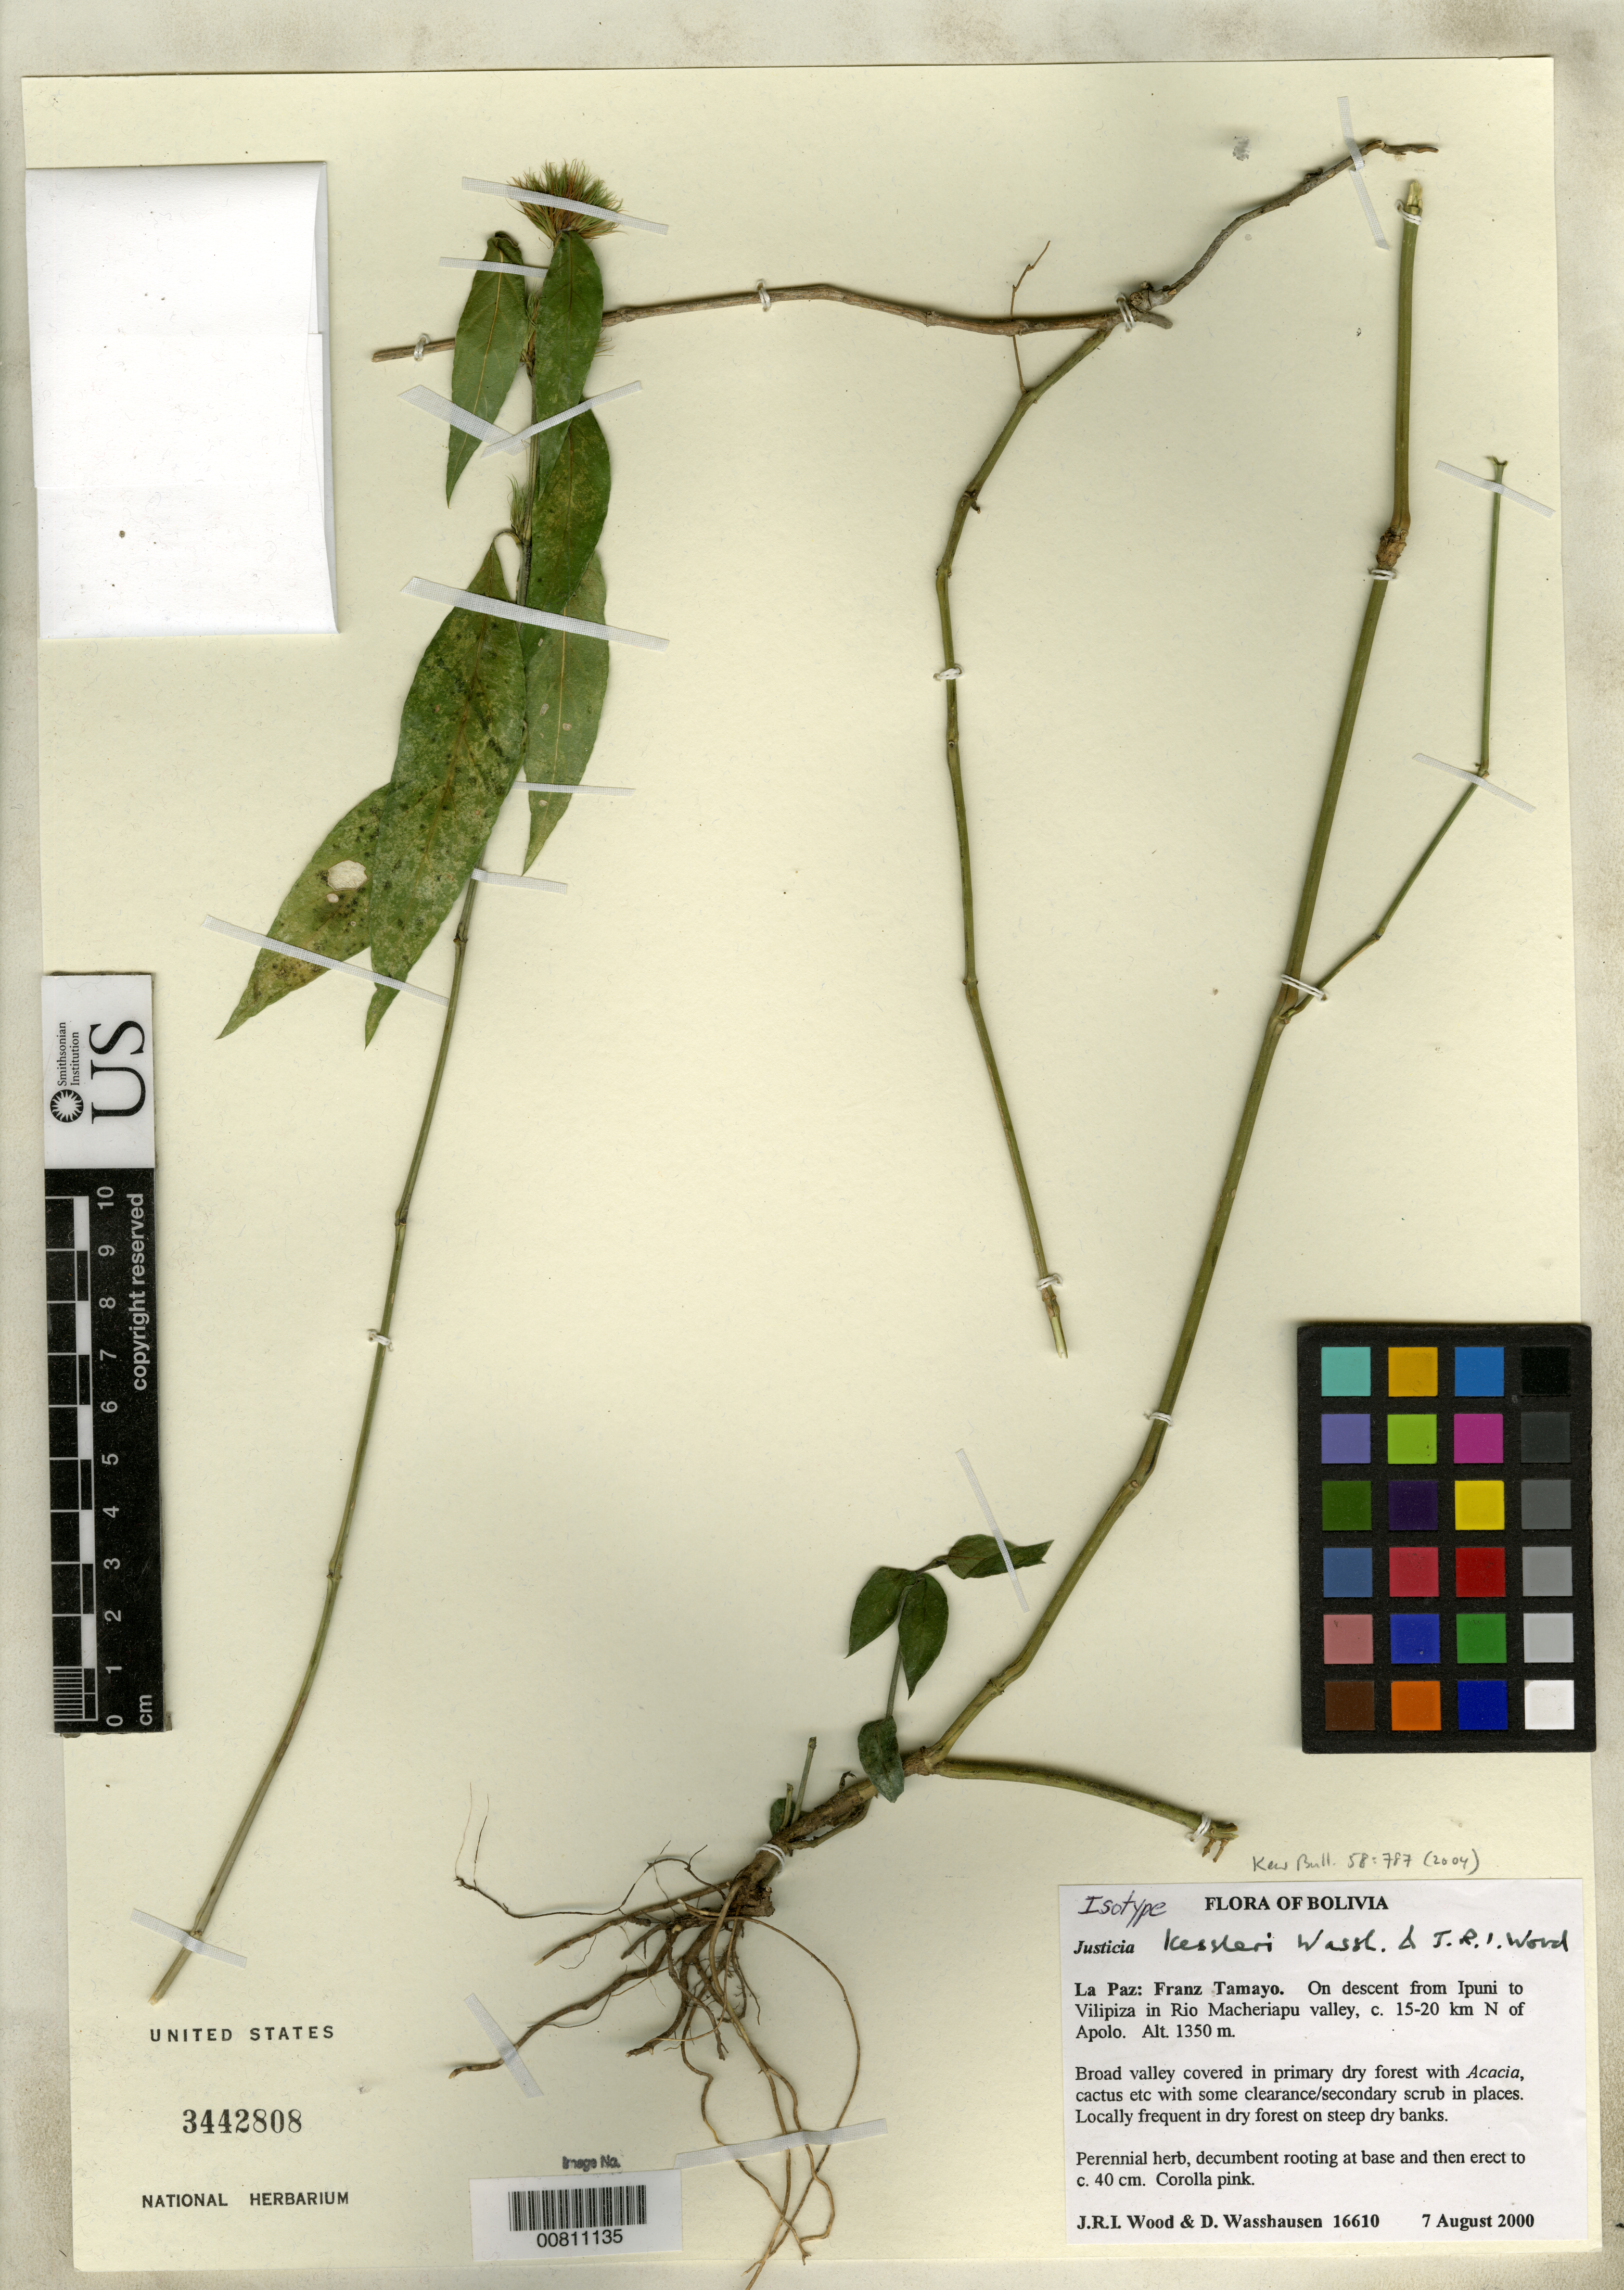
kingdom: Plantae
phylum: Tracheophyta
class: Magnoliopsida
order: Lamiales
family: Acanthaceae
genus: Justicia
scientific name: Justicia kessleri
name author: Wassh. & J.R.I. Wood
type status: Isotype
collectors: J. R. I. Wood & D. C. Wasshausen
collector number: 16610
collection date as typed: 07 Aug 2000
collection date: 2000-08-07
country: Bolivia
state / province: La Paz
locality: La Paz: Franz Tamayo. On descent from Ipuni to Vilipiza in Rio Macheriapu valley, c. 15-20 km N of Apolo.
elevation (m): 1350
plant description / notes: Holotype at K.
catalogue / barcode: US 3442808